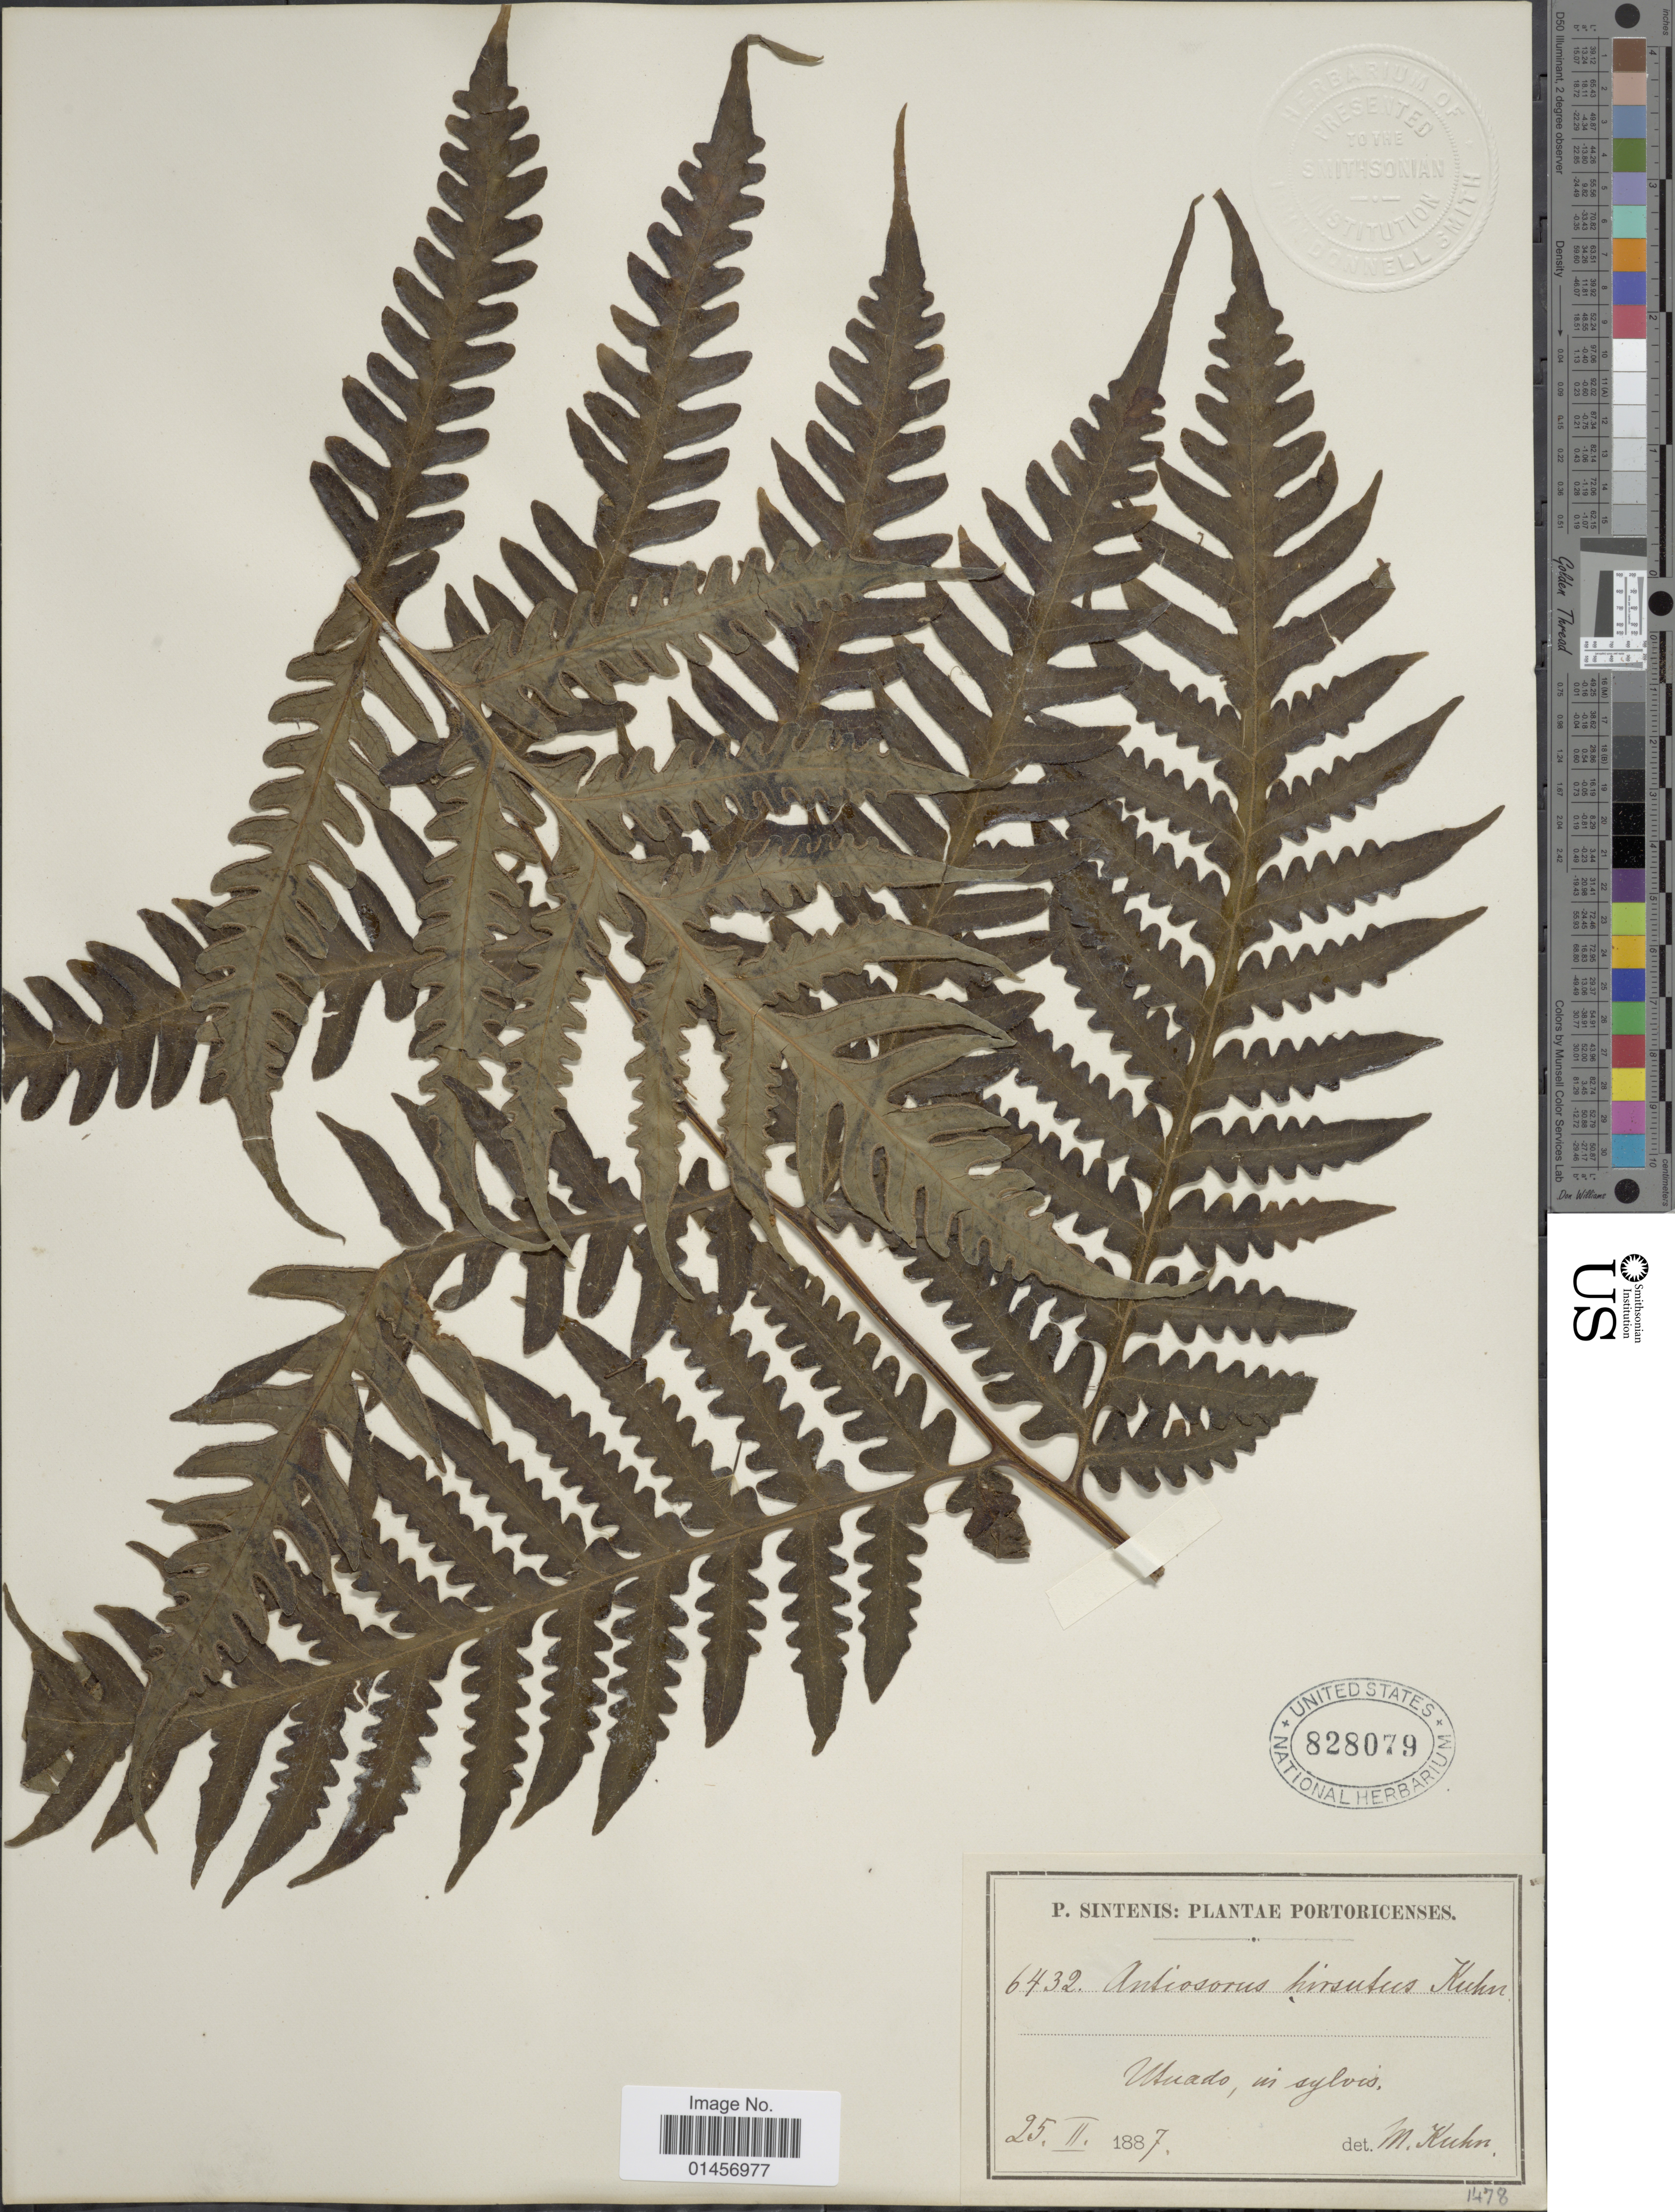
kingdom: Plantae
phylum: Tracheophyta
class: Polypodiopsida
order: Polypodiales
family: Lonchitidaceae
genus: Lonchitis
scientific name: Lonchitis hirsuta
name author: L.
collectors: P. Sintenis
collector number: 6432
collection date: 1887-02-25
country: Puerto Rico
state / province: Utuado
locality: Utuado in sylvis.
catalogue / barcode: US 828079